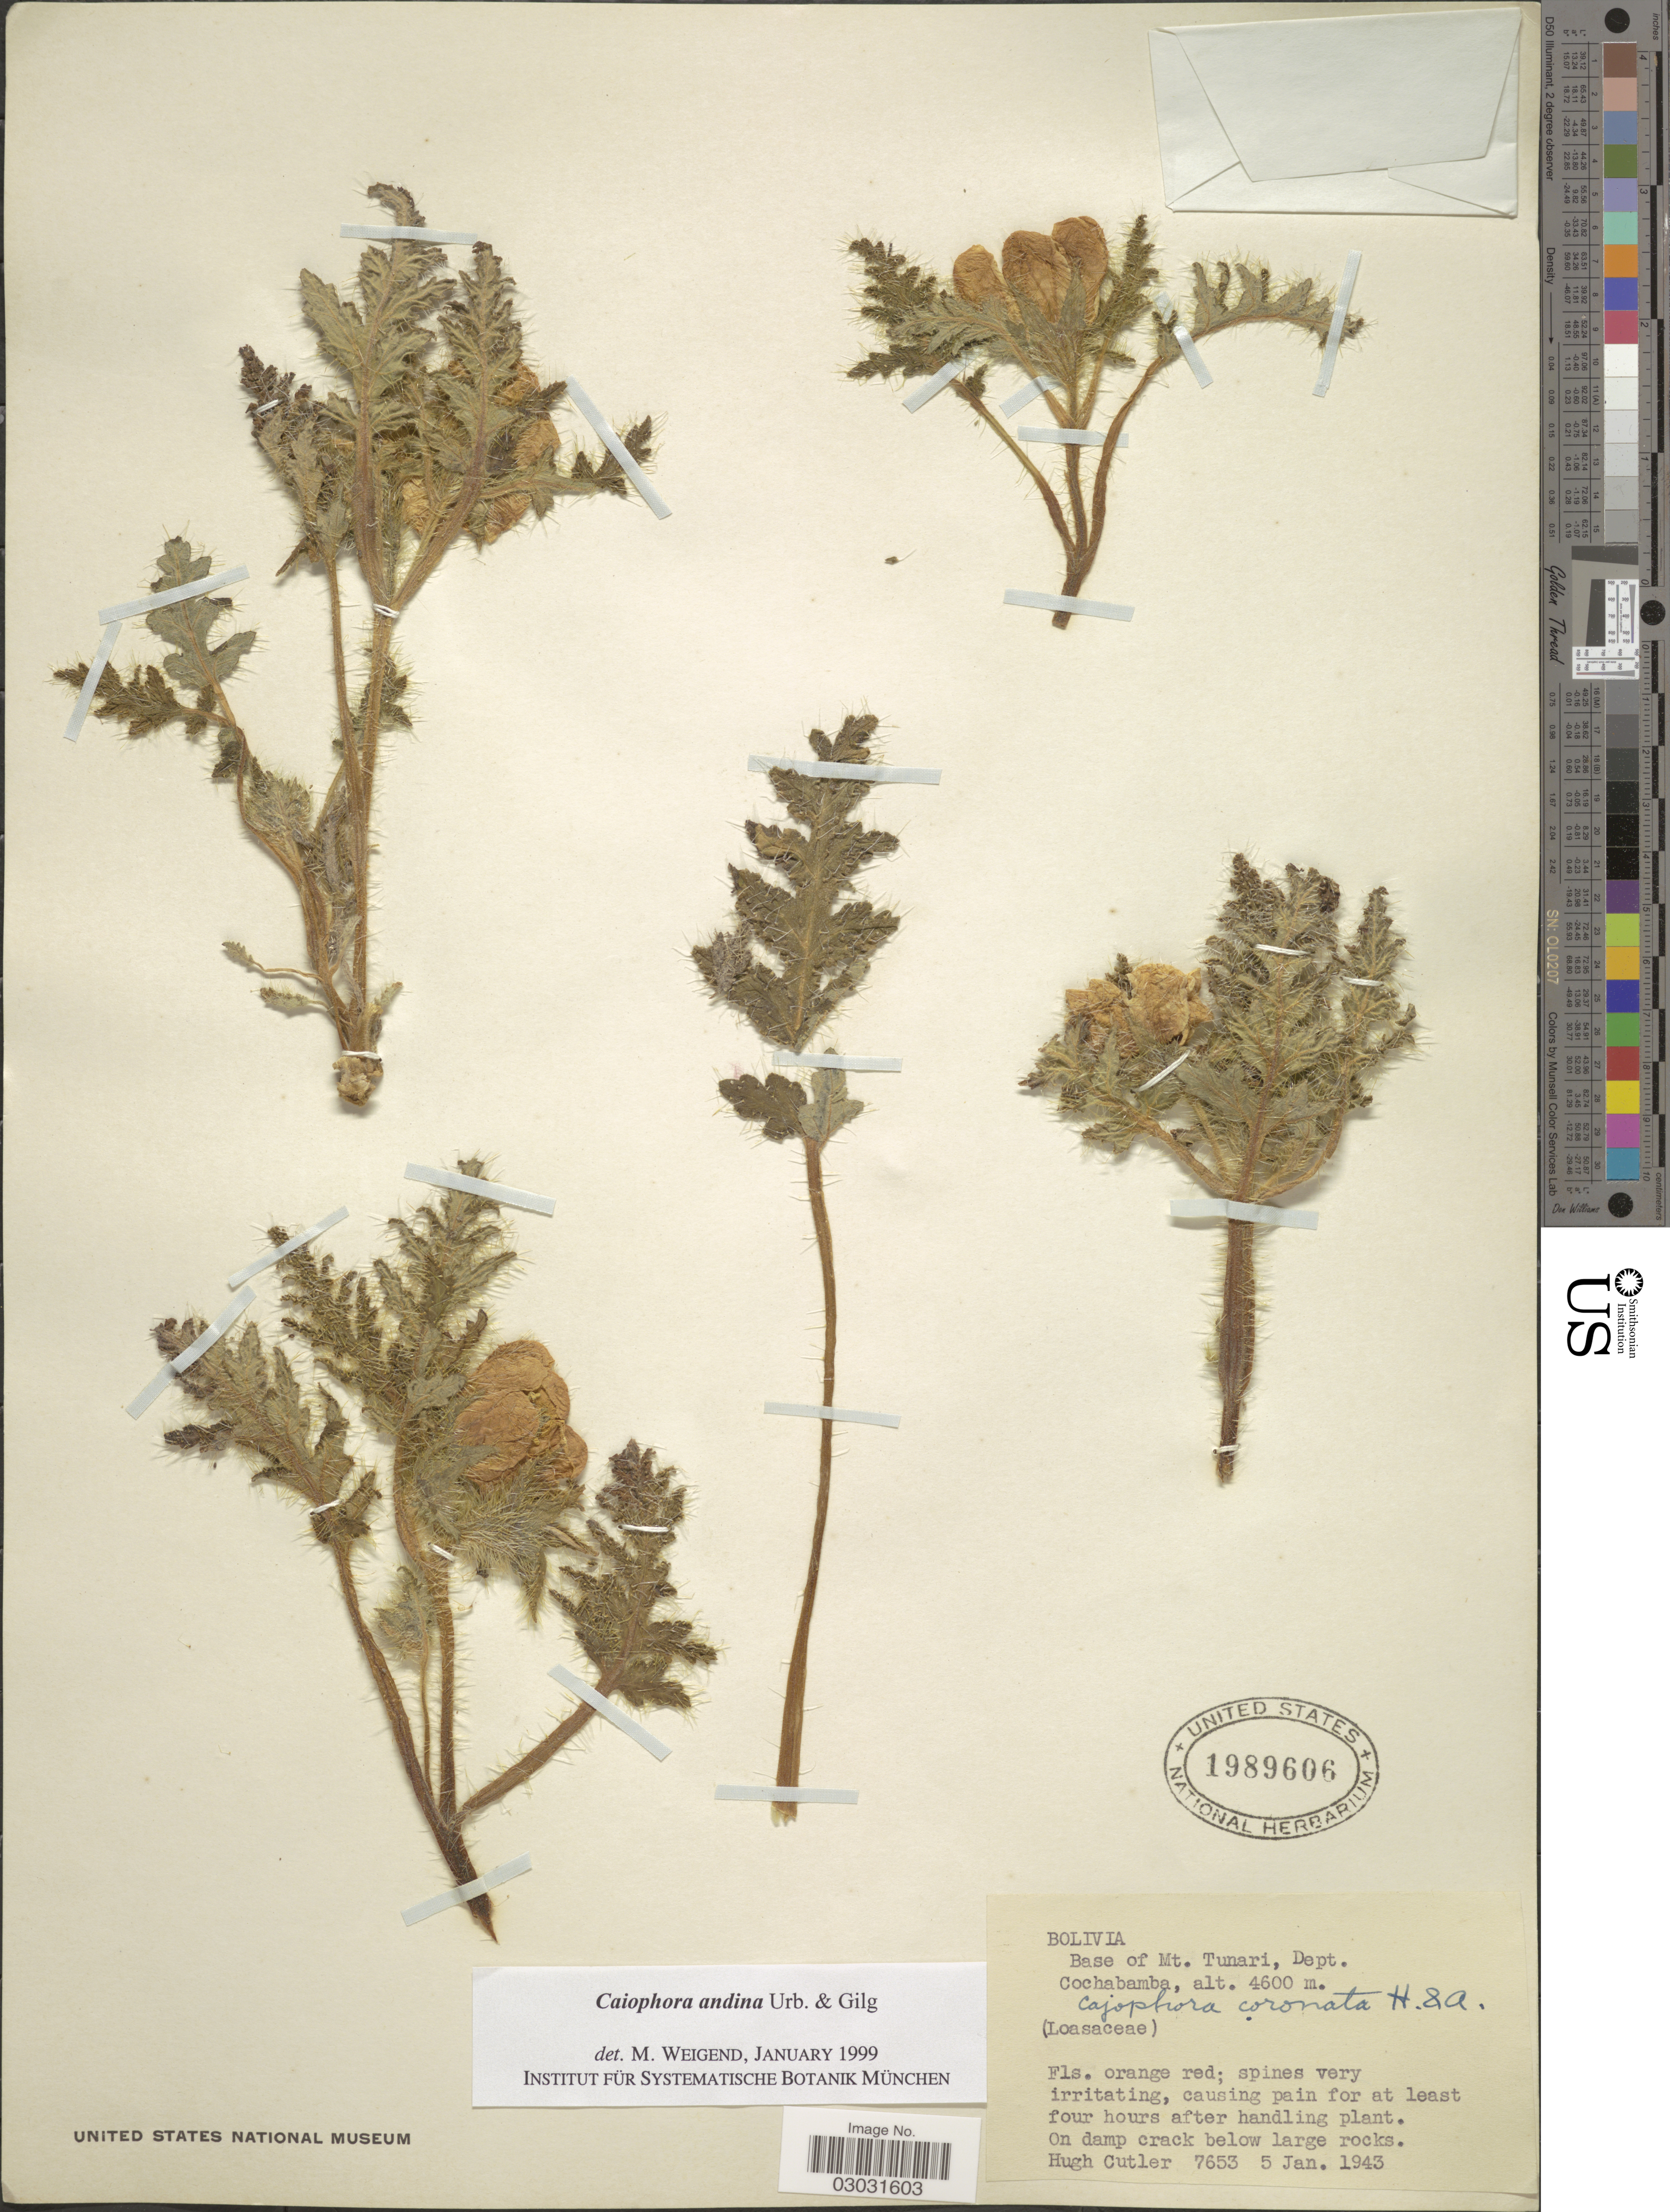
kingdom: Plantae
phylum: Tracheophyta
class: Magnoliopsida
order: Cornales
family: Loasaceae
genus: Caiophora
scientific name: Caiophora andina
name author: Urb. & Gilg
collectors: H. C. Cutler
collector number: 7653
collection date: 1943-01-05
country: Bolivia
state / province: Cochabamba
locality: Base of Mt. Tunari, Dept. Cochabamba.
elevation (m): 4600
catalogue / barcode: US 1989606